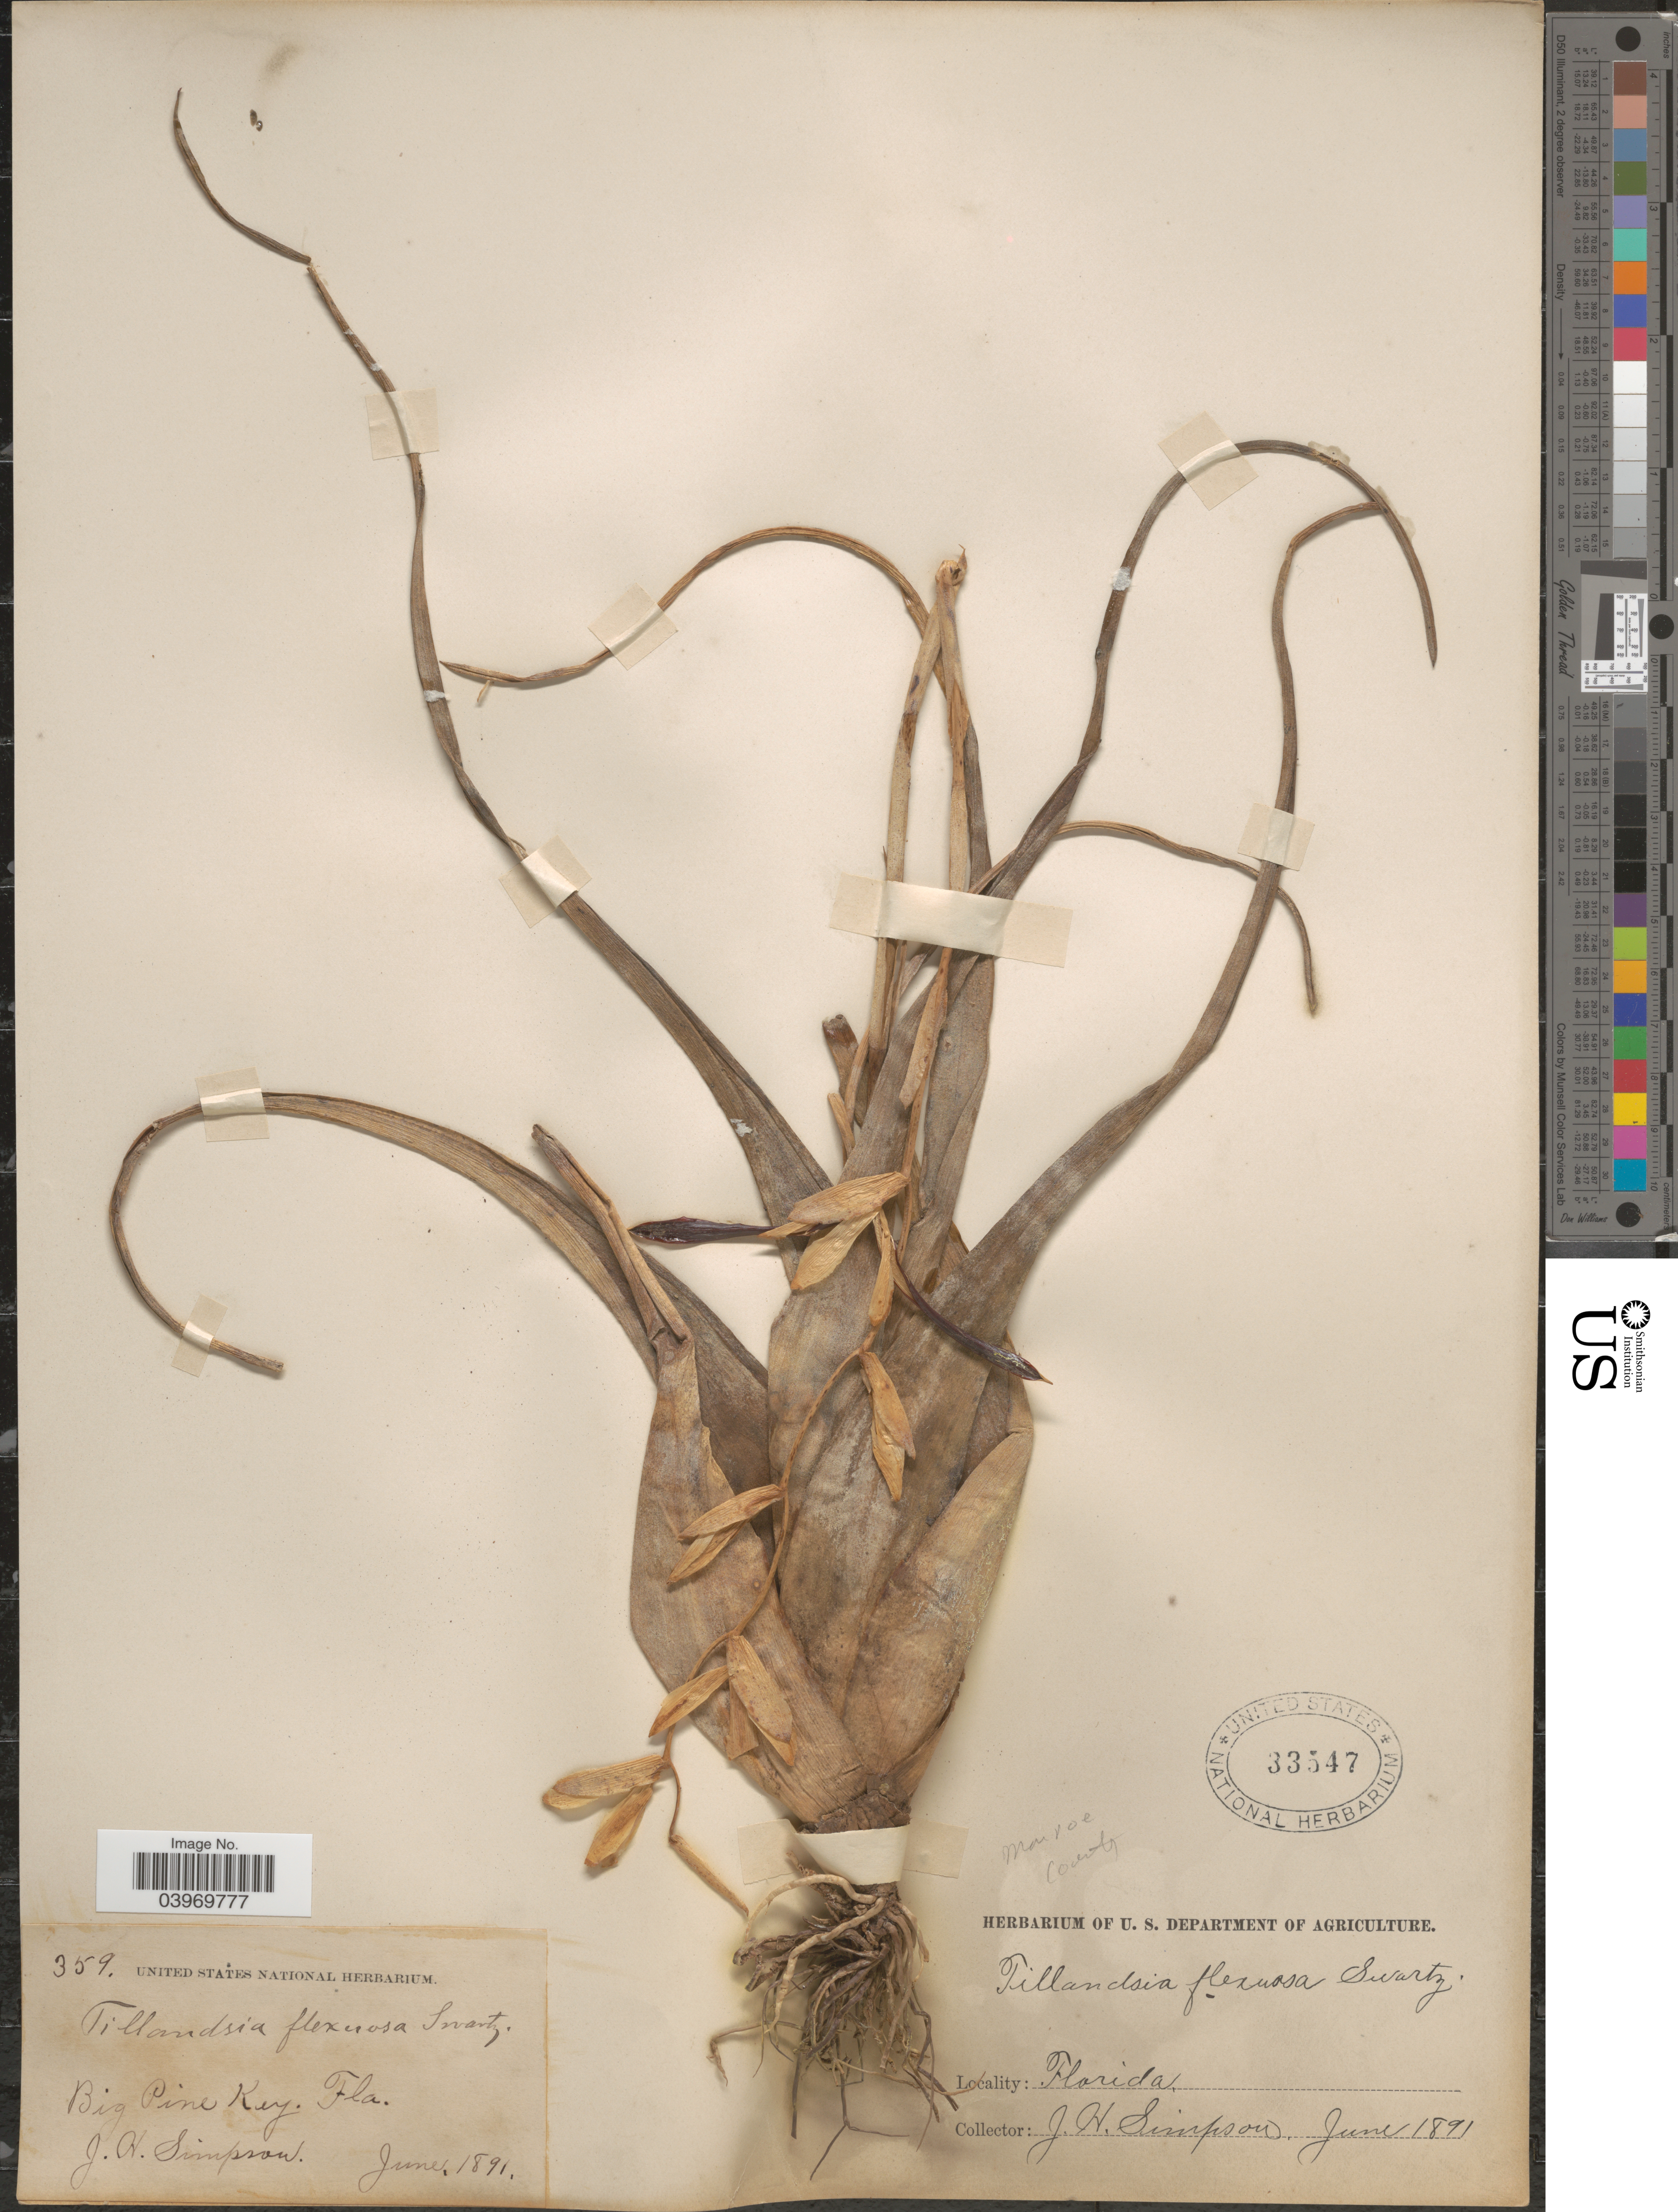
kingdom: Plantae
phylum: Tracheophyta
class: Liliopsida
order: Poales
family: Bromeliaceae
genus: Tillandsia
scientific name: Tillandsia flexuosa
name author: Sw.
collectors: J. H. Simpson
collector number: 359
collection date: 1891-06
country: United States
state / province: Florida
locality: Big Pine Key.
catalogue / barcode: US 33547